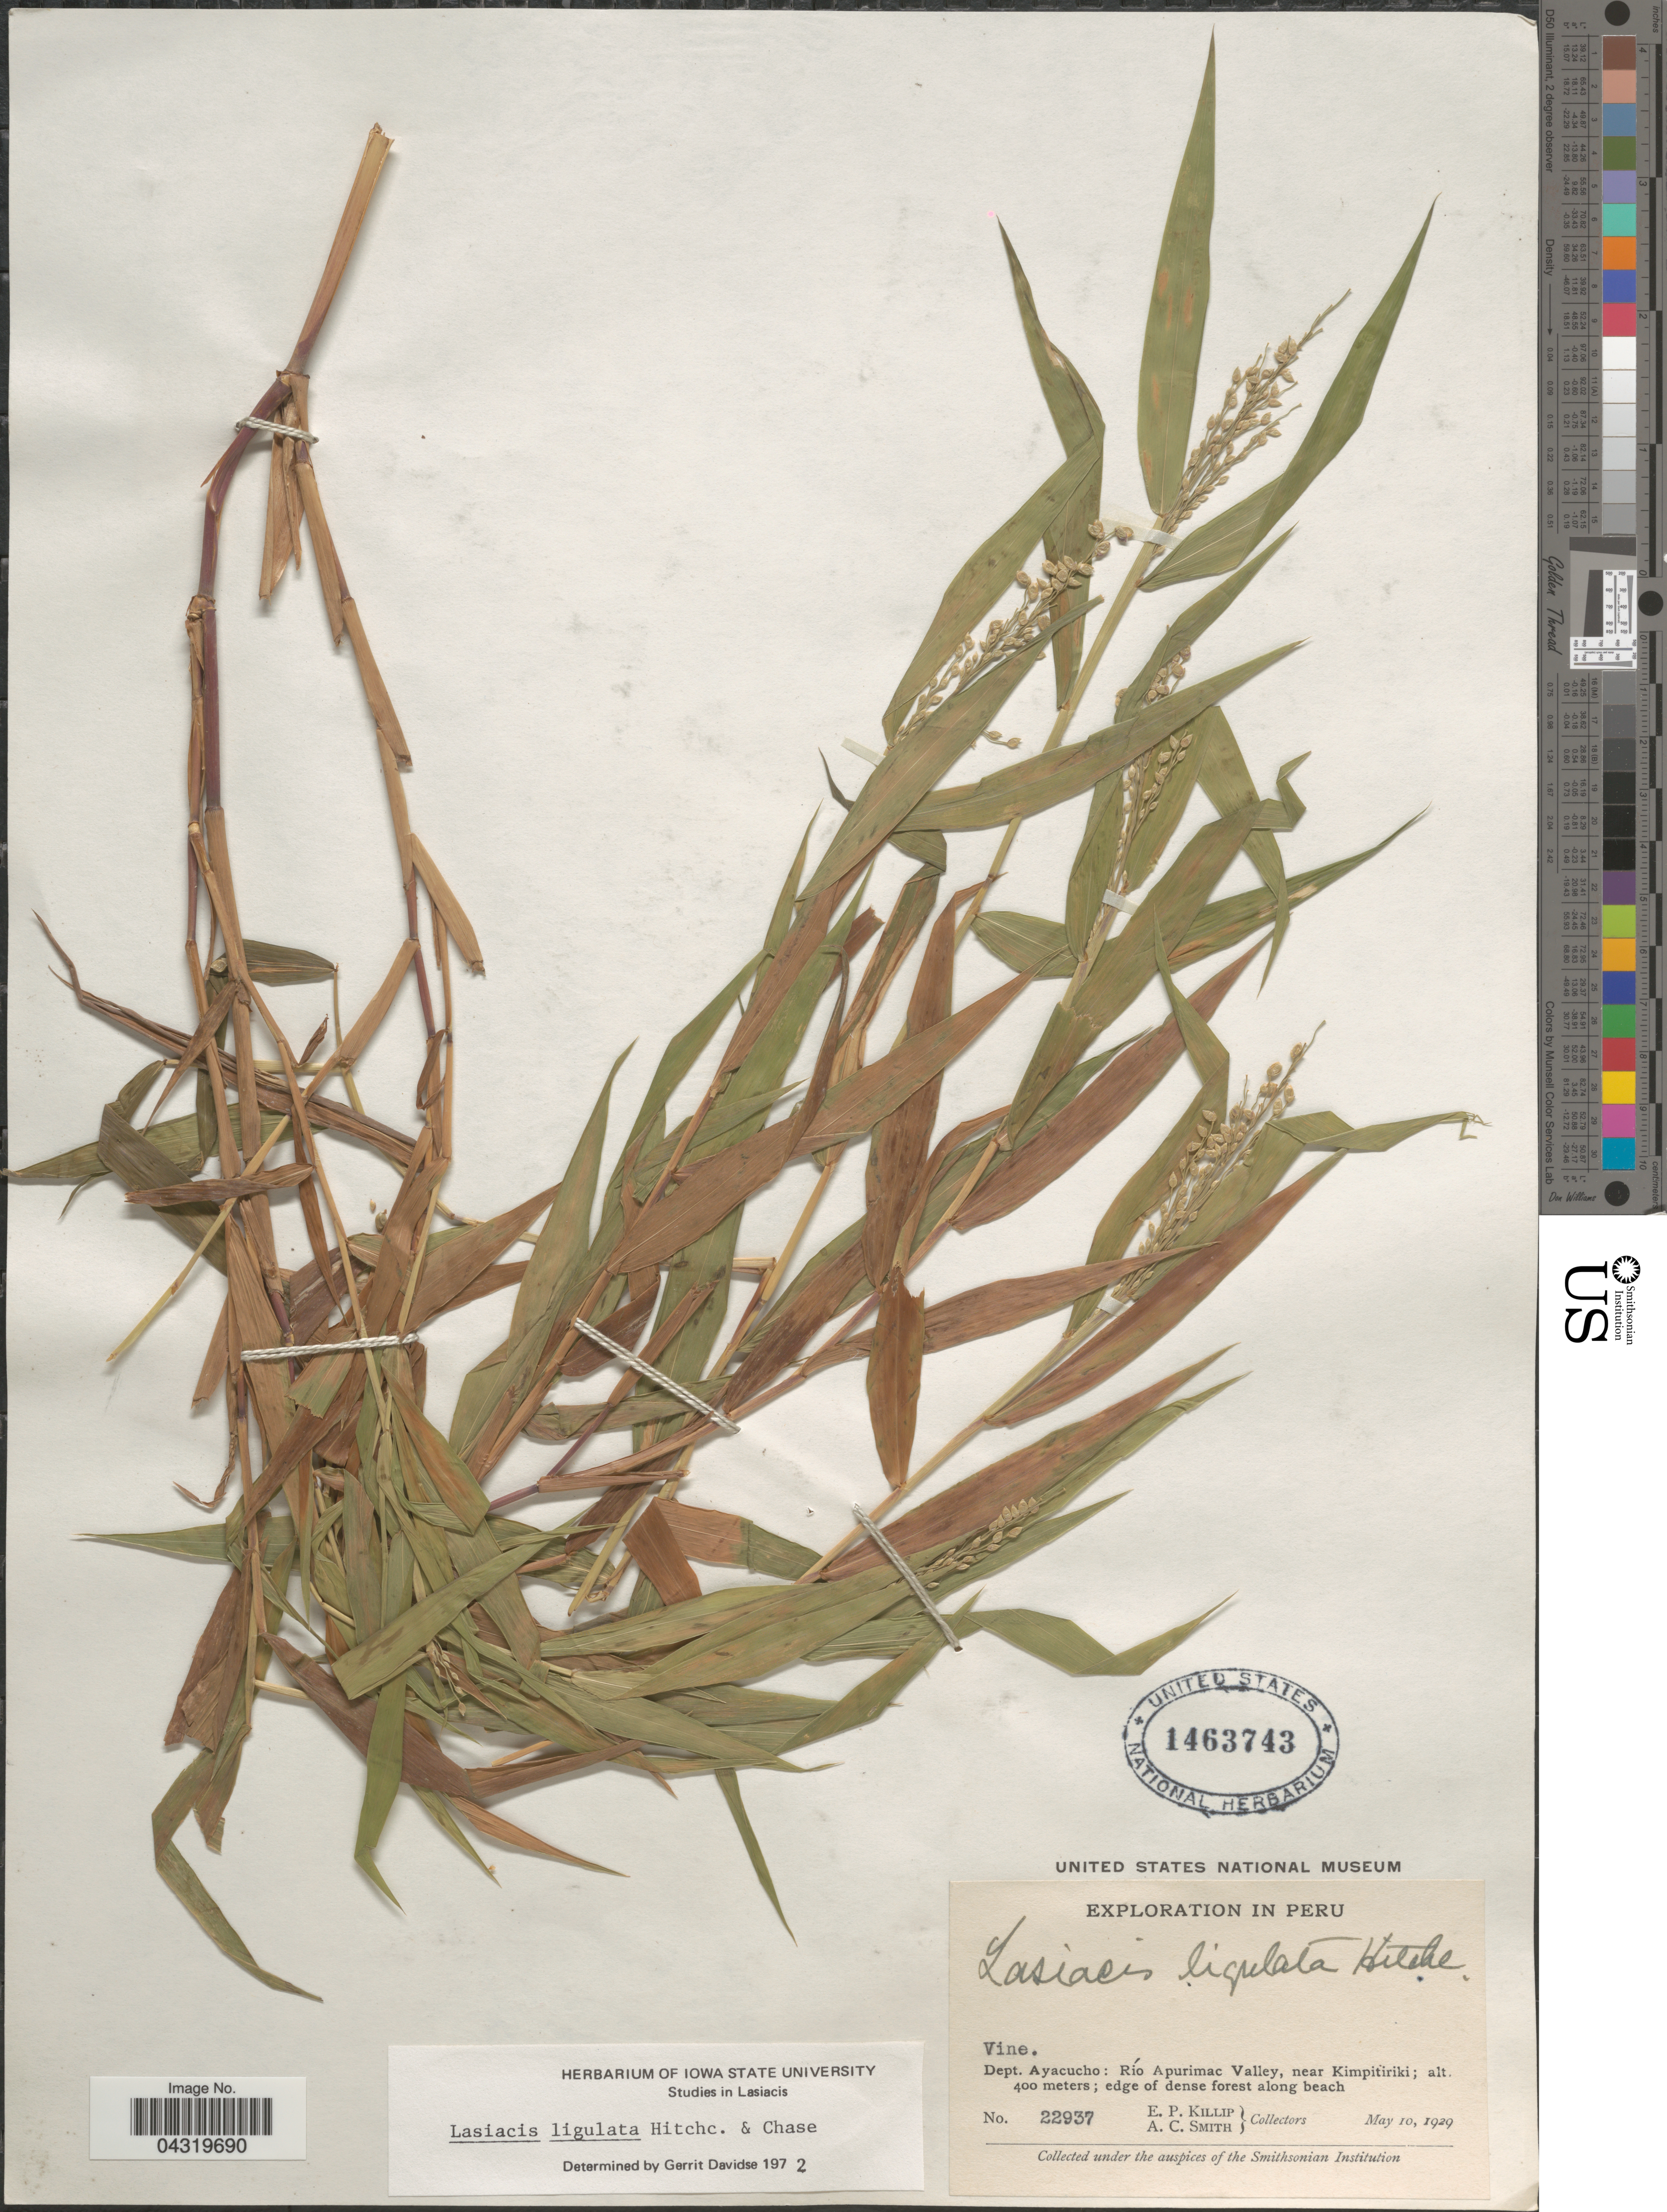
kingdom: Plantae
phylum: Tracheophyta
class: Liliopsida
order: Poales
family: Poaceae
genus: Lasiacis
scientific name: Lasiacis ligulata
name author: Hitchc. & Chase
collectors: E. P. Killip & A. C. Smith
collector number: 22937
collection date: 1929-05-10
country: Peru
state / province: Ayacucho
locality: Exploration in Peru. Dept. Ayacucho: Río Apurimac Valley, near Kimpitiriki.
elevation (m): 400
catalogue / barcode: US 1463743